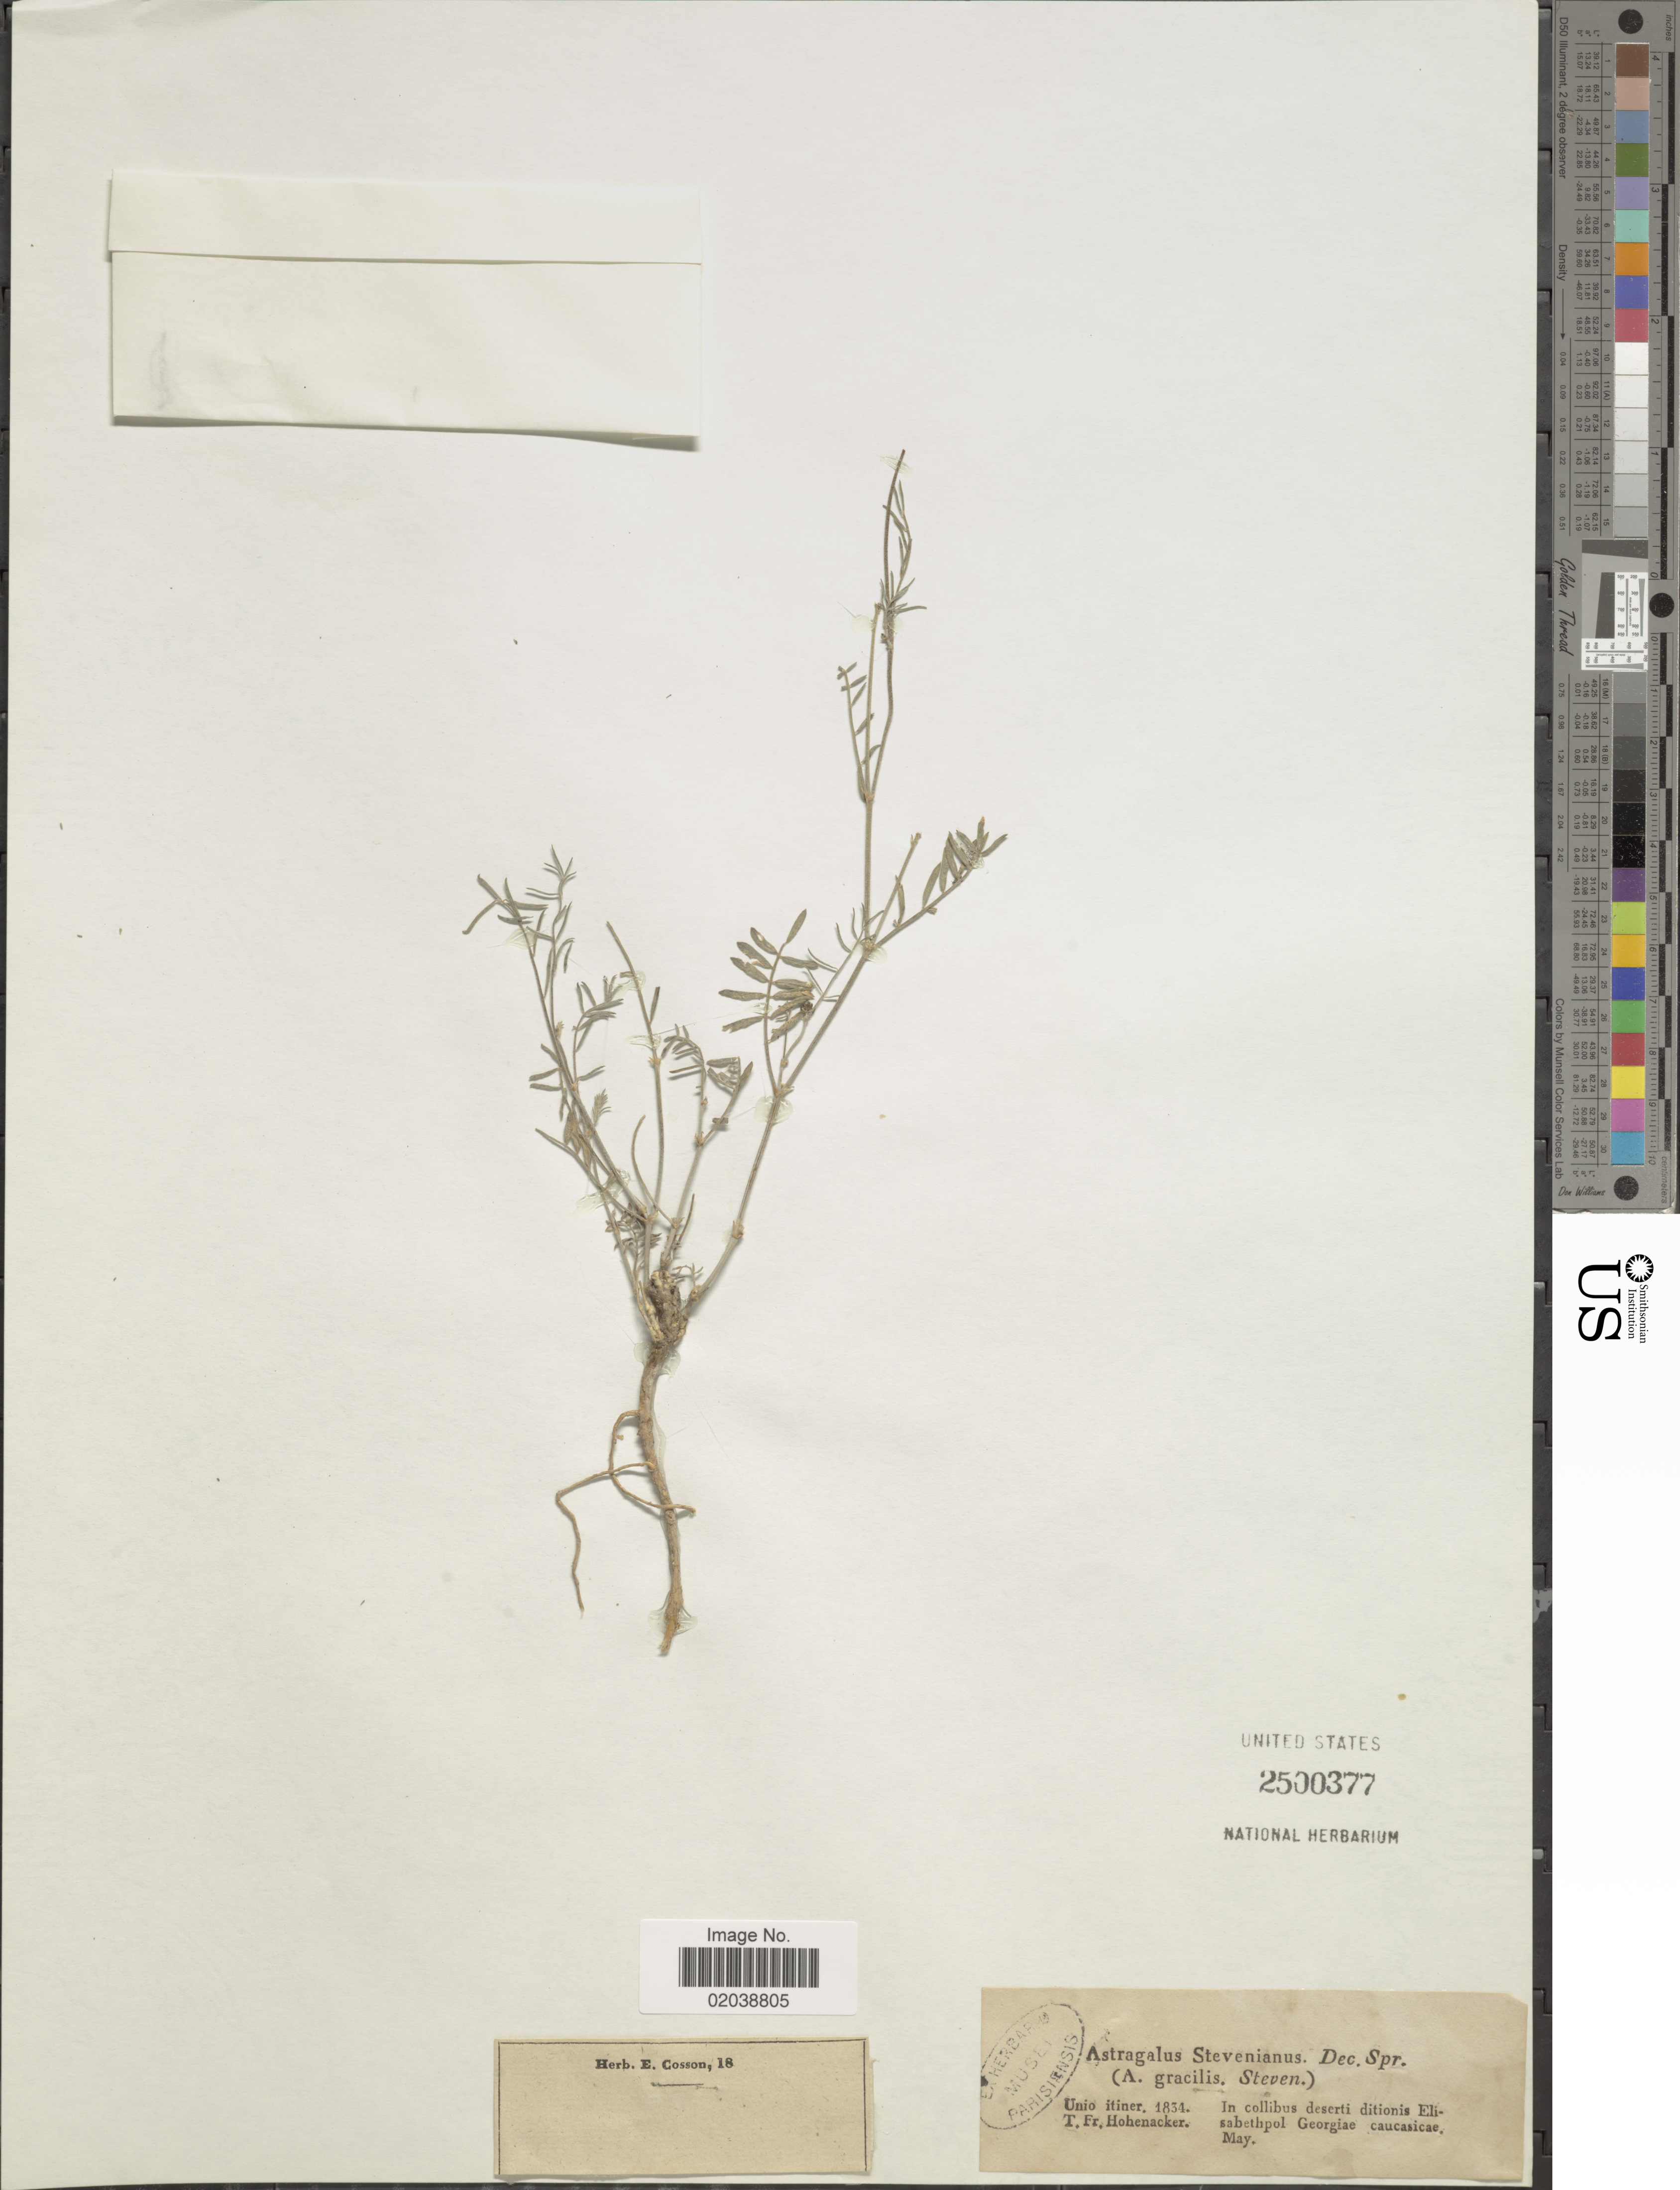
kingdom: Plantae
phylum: Tracheophyta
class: Magnoliopsida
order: Fabales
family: Fabaceae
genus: Astragalus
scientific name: Astragalus stevenianus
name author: DC.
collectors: R. F. Hohenacker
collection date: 1834-05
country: Armenia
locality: In collibus deserti ditionis Elisabethpol Georgiae caucasicae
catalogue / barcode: US 2500377